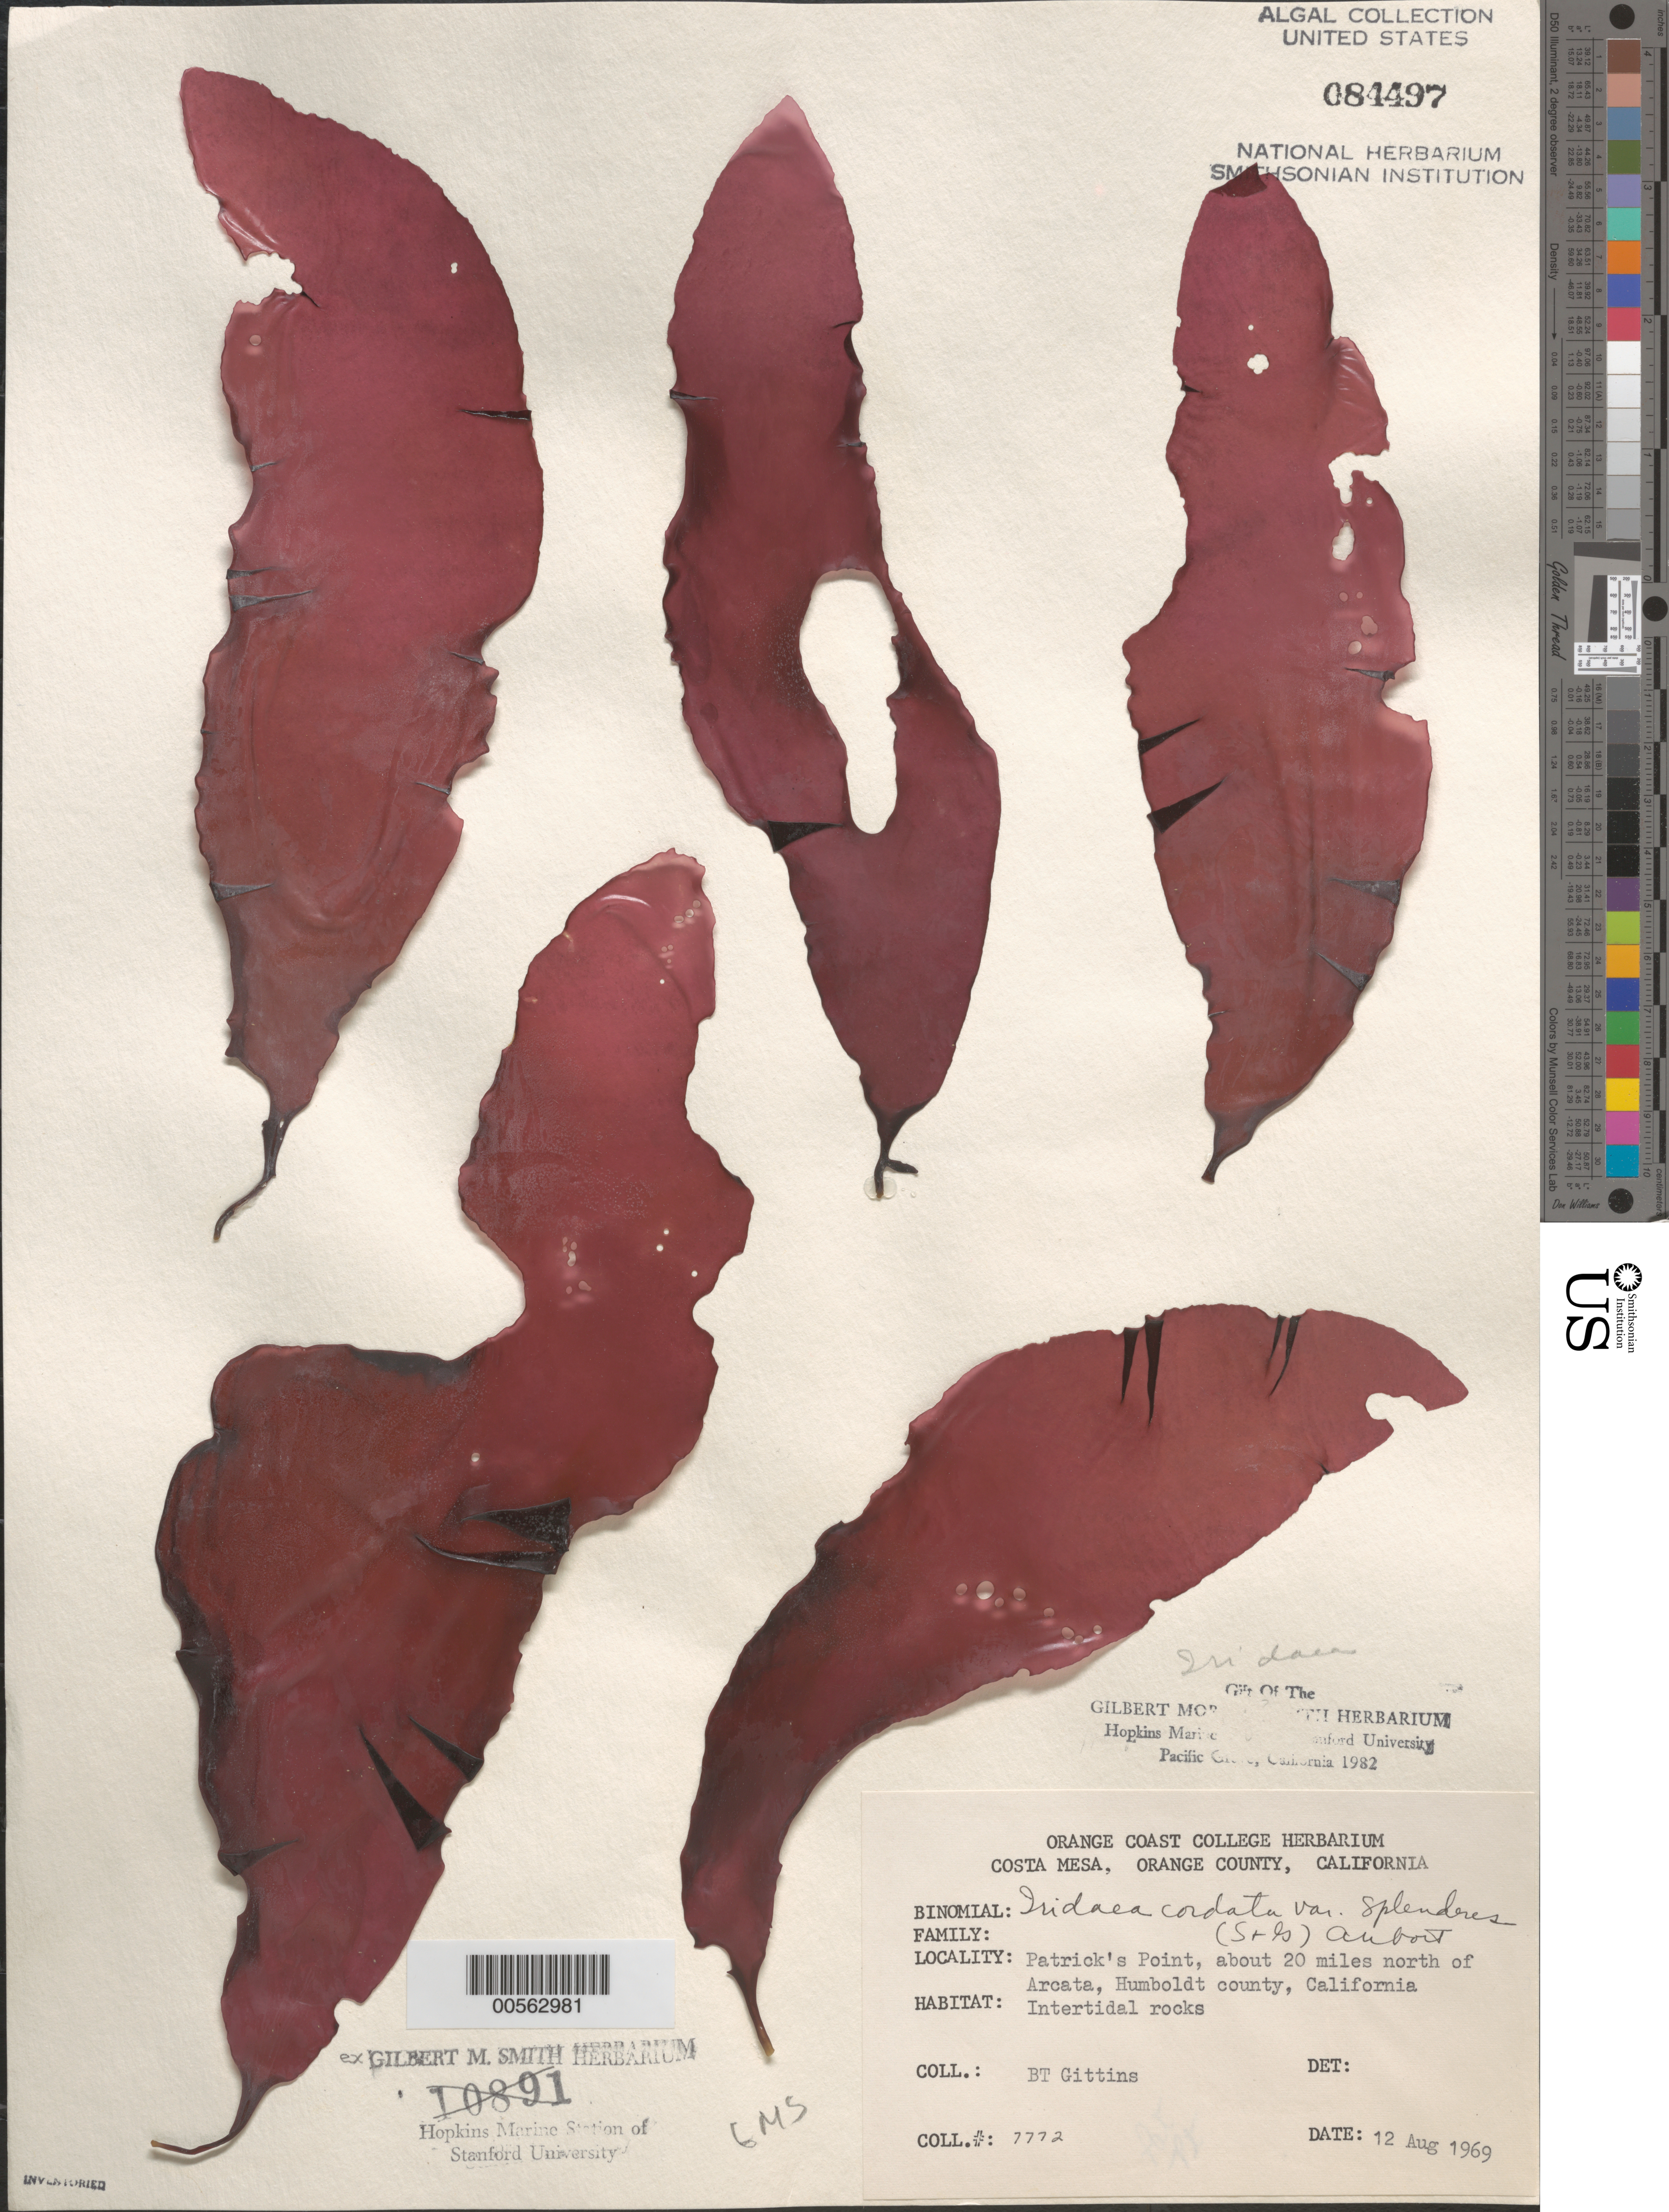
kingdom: Plantae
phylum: Rhodophyta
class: Florideophyceae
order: Gigartinales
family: Gigartinaceae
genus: Iridaea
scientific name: Iridaea cordata var. splendens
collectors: B. Gittins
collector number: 7772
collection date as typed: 12 Aug 1969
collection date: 1969-08-12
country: United States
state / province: California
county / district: Humboldt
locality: Patrick's Point, ca. 20 miles north of Arcata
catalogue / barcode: US 84497